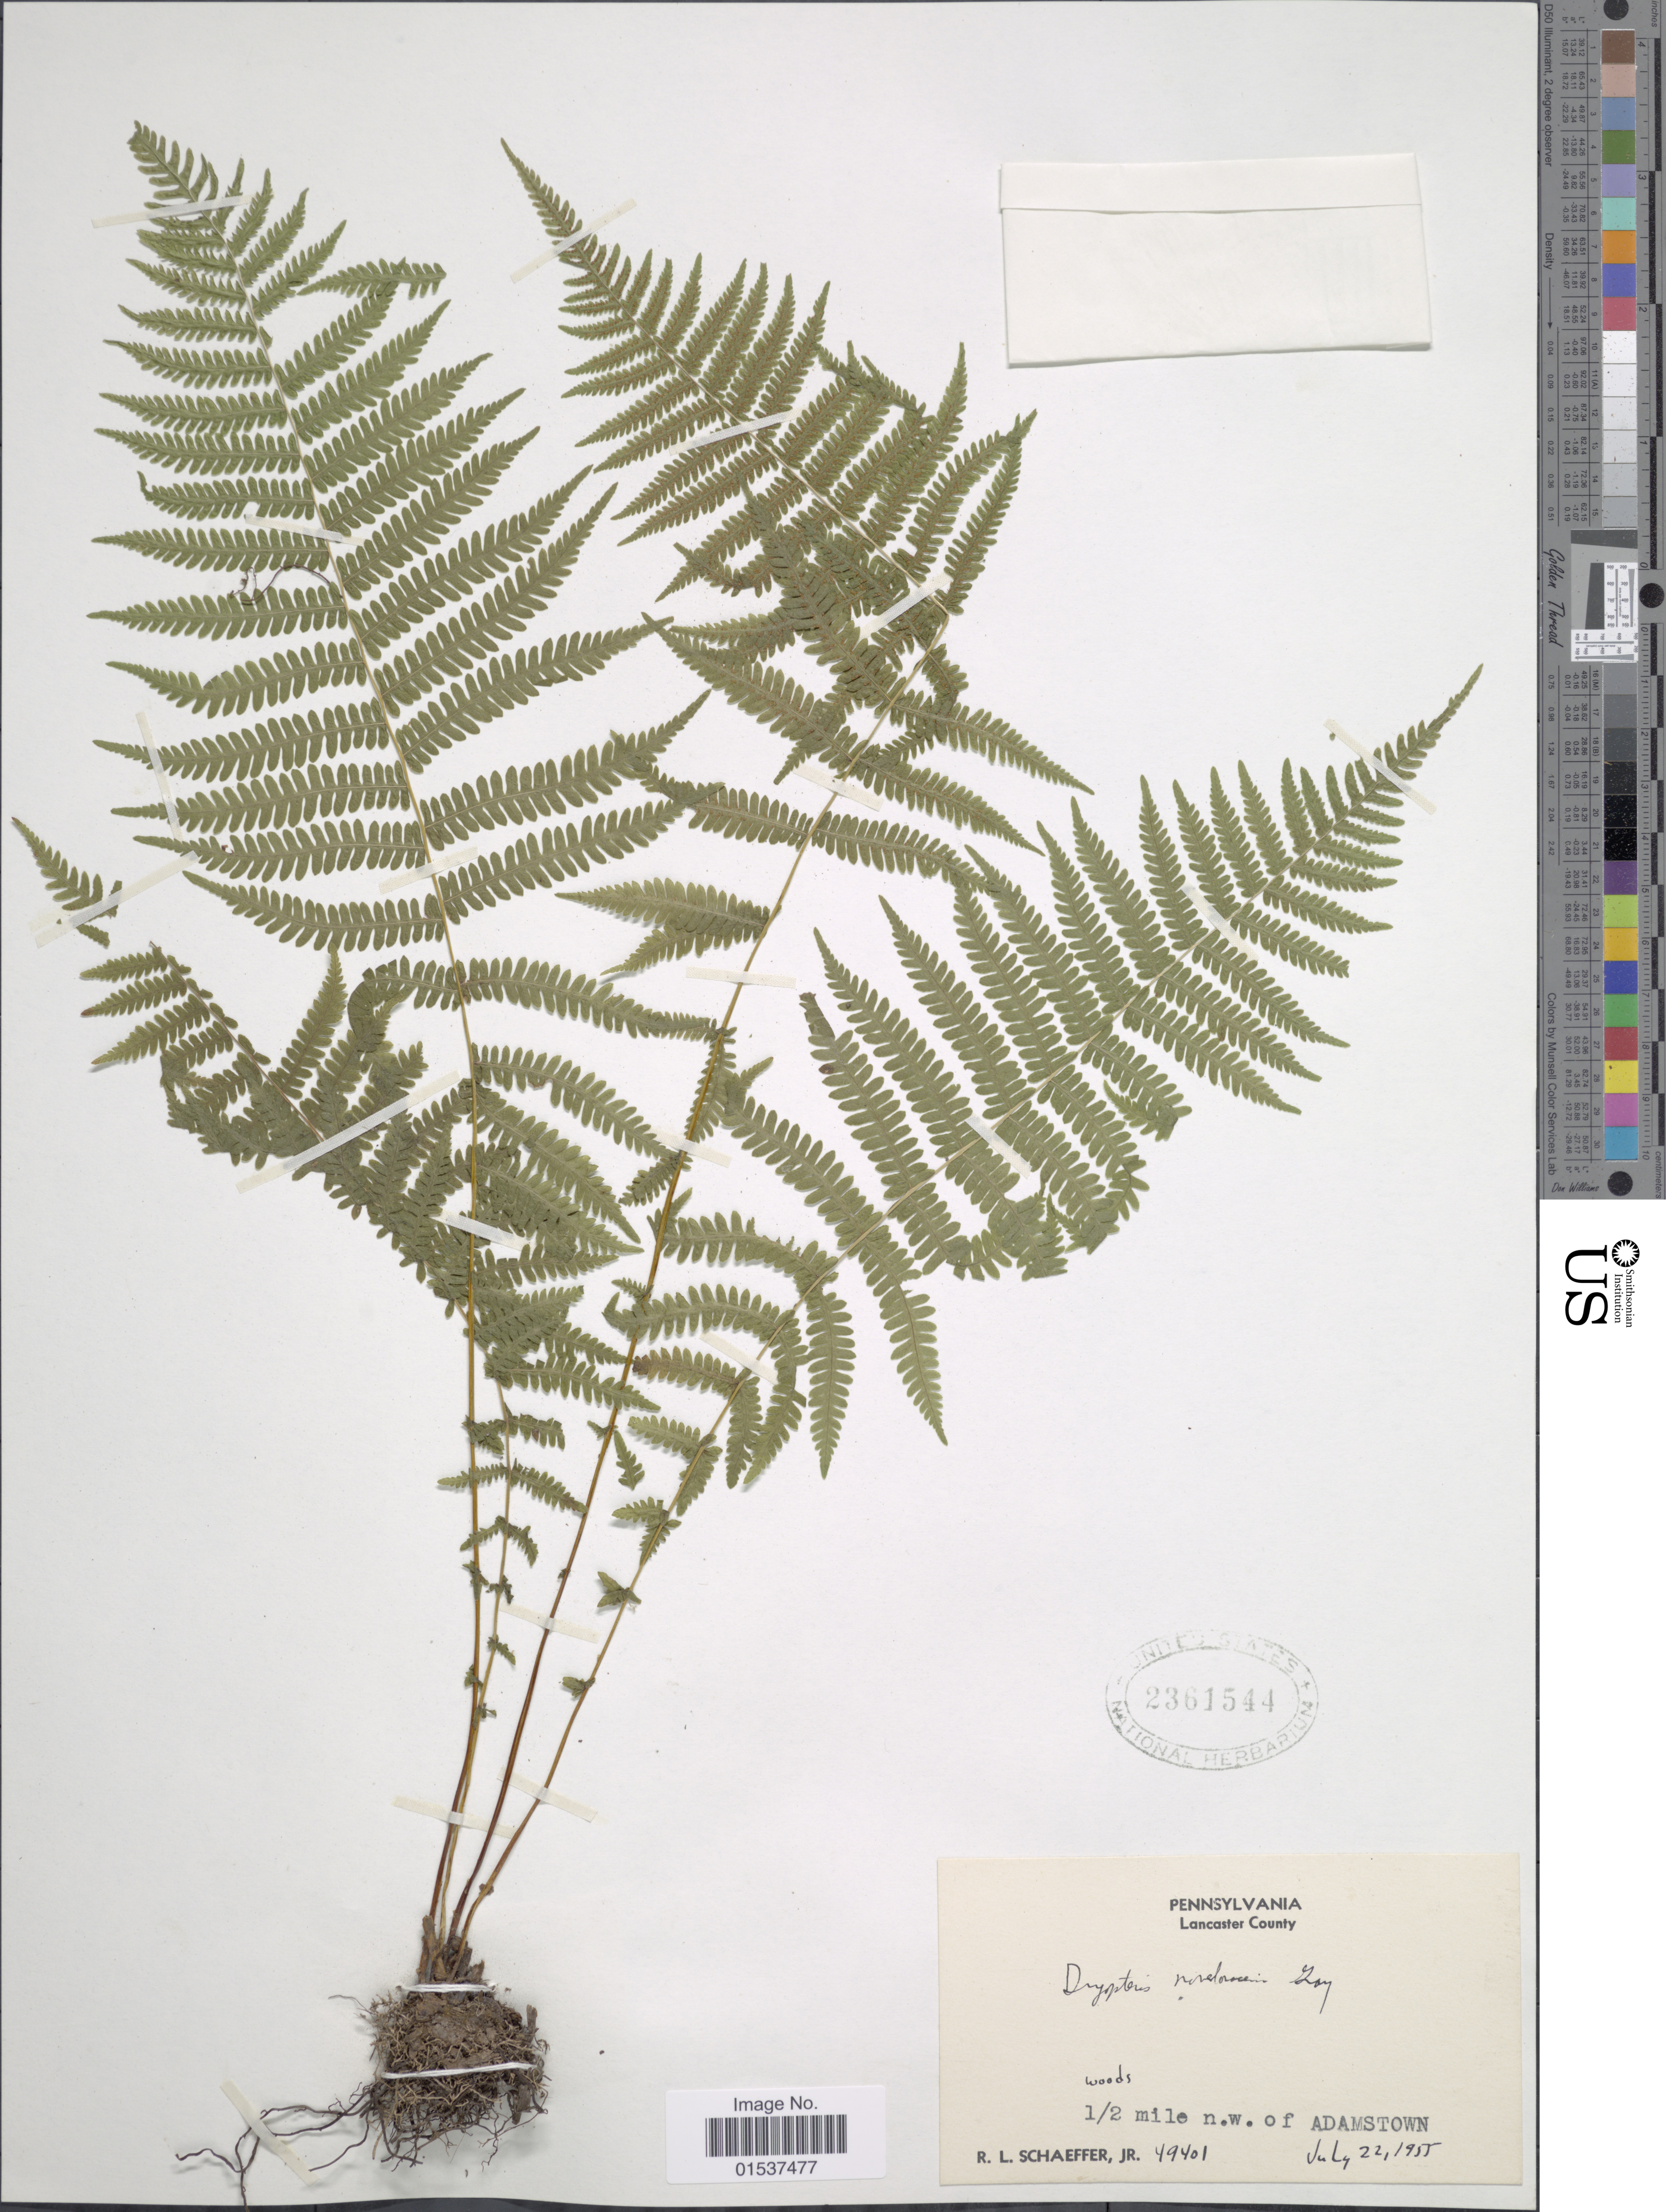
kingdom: Plantae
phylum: Tracheophyta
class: Polypodiopsida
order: Polypodiales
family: Thelypteridaceae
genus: Parathelypteris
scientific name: Parathelypteris noveboracensis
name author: (L.) Ching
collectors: R. L. Schaeffer Jr.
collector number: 49401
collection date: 1955-07-22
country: United States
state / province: Pennsylvania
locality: Lancaster County. ½ mile n,w, of Adamstown.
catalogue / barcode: US 2361544